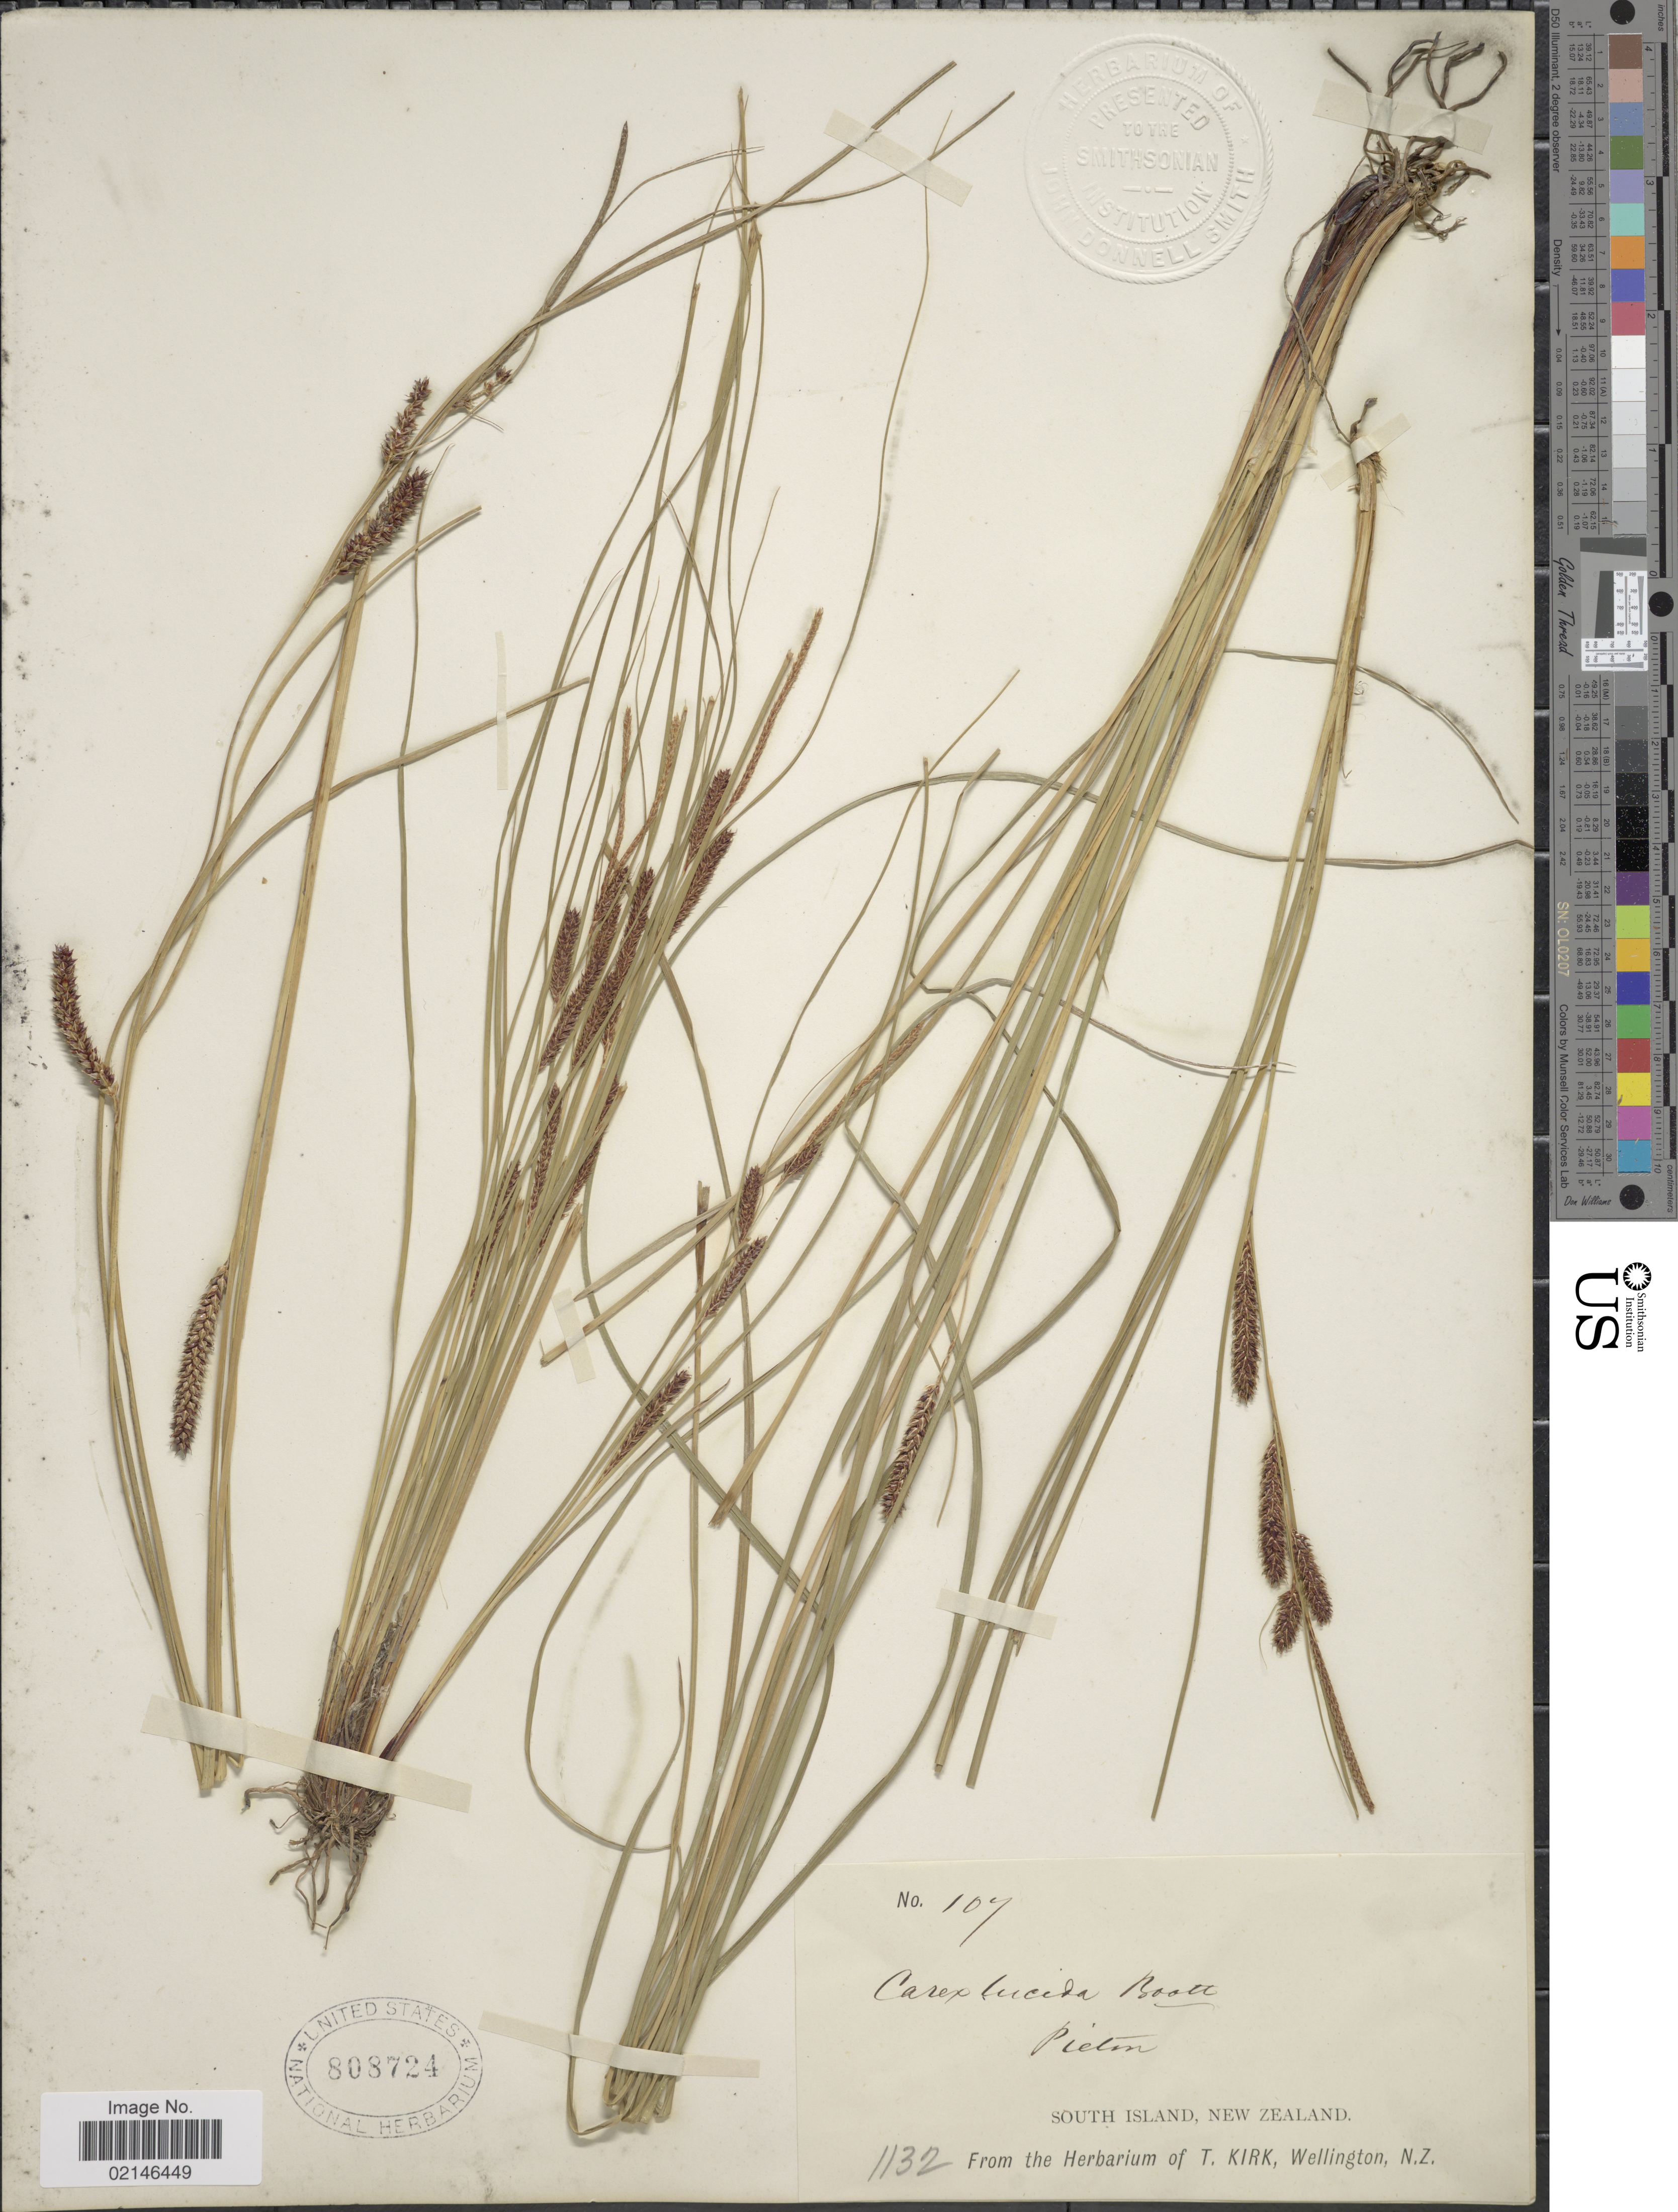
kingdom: Plantae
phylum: Tracheophyta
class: Liliopsida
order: Poales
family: Cyperaceae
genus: Carex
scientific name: Carex flagellifera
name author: Colenso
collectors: ex Herb. T. Kirk, Wellington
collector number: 1132/107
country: New Zealand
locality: South Island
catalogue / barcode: US 808724